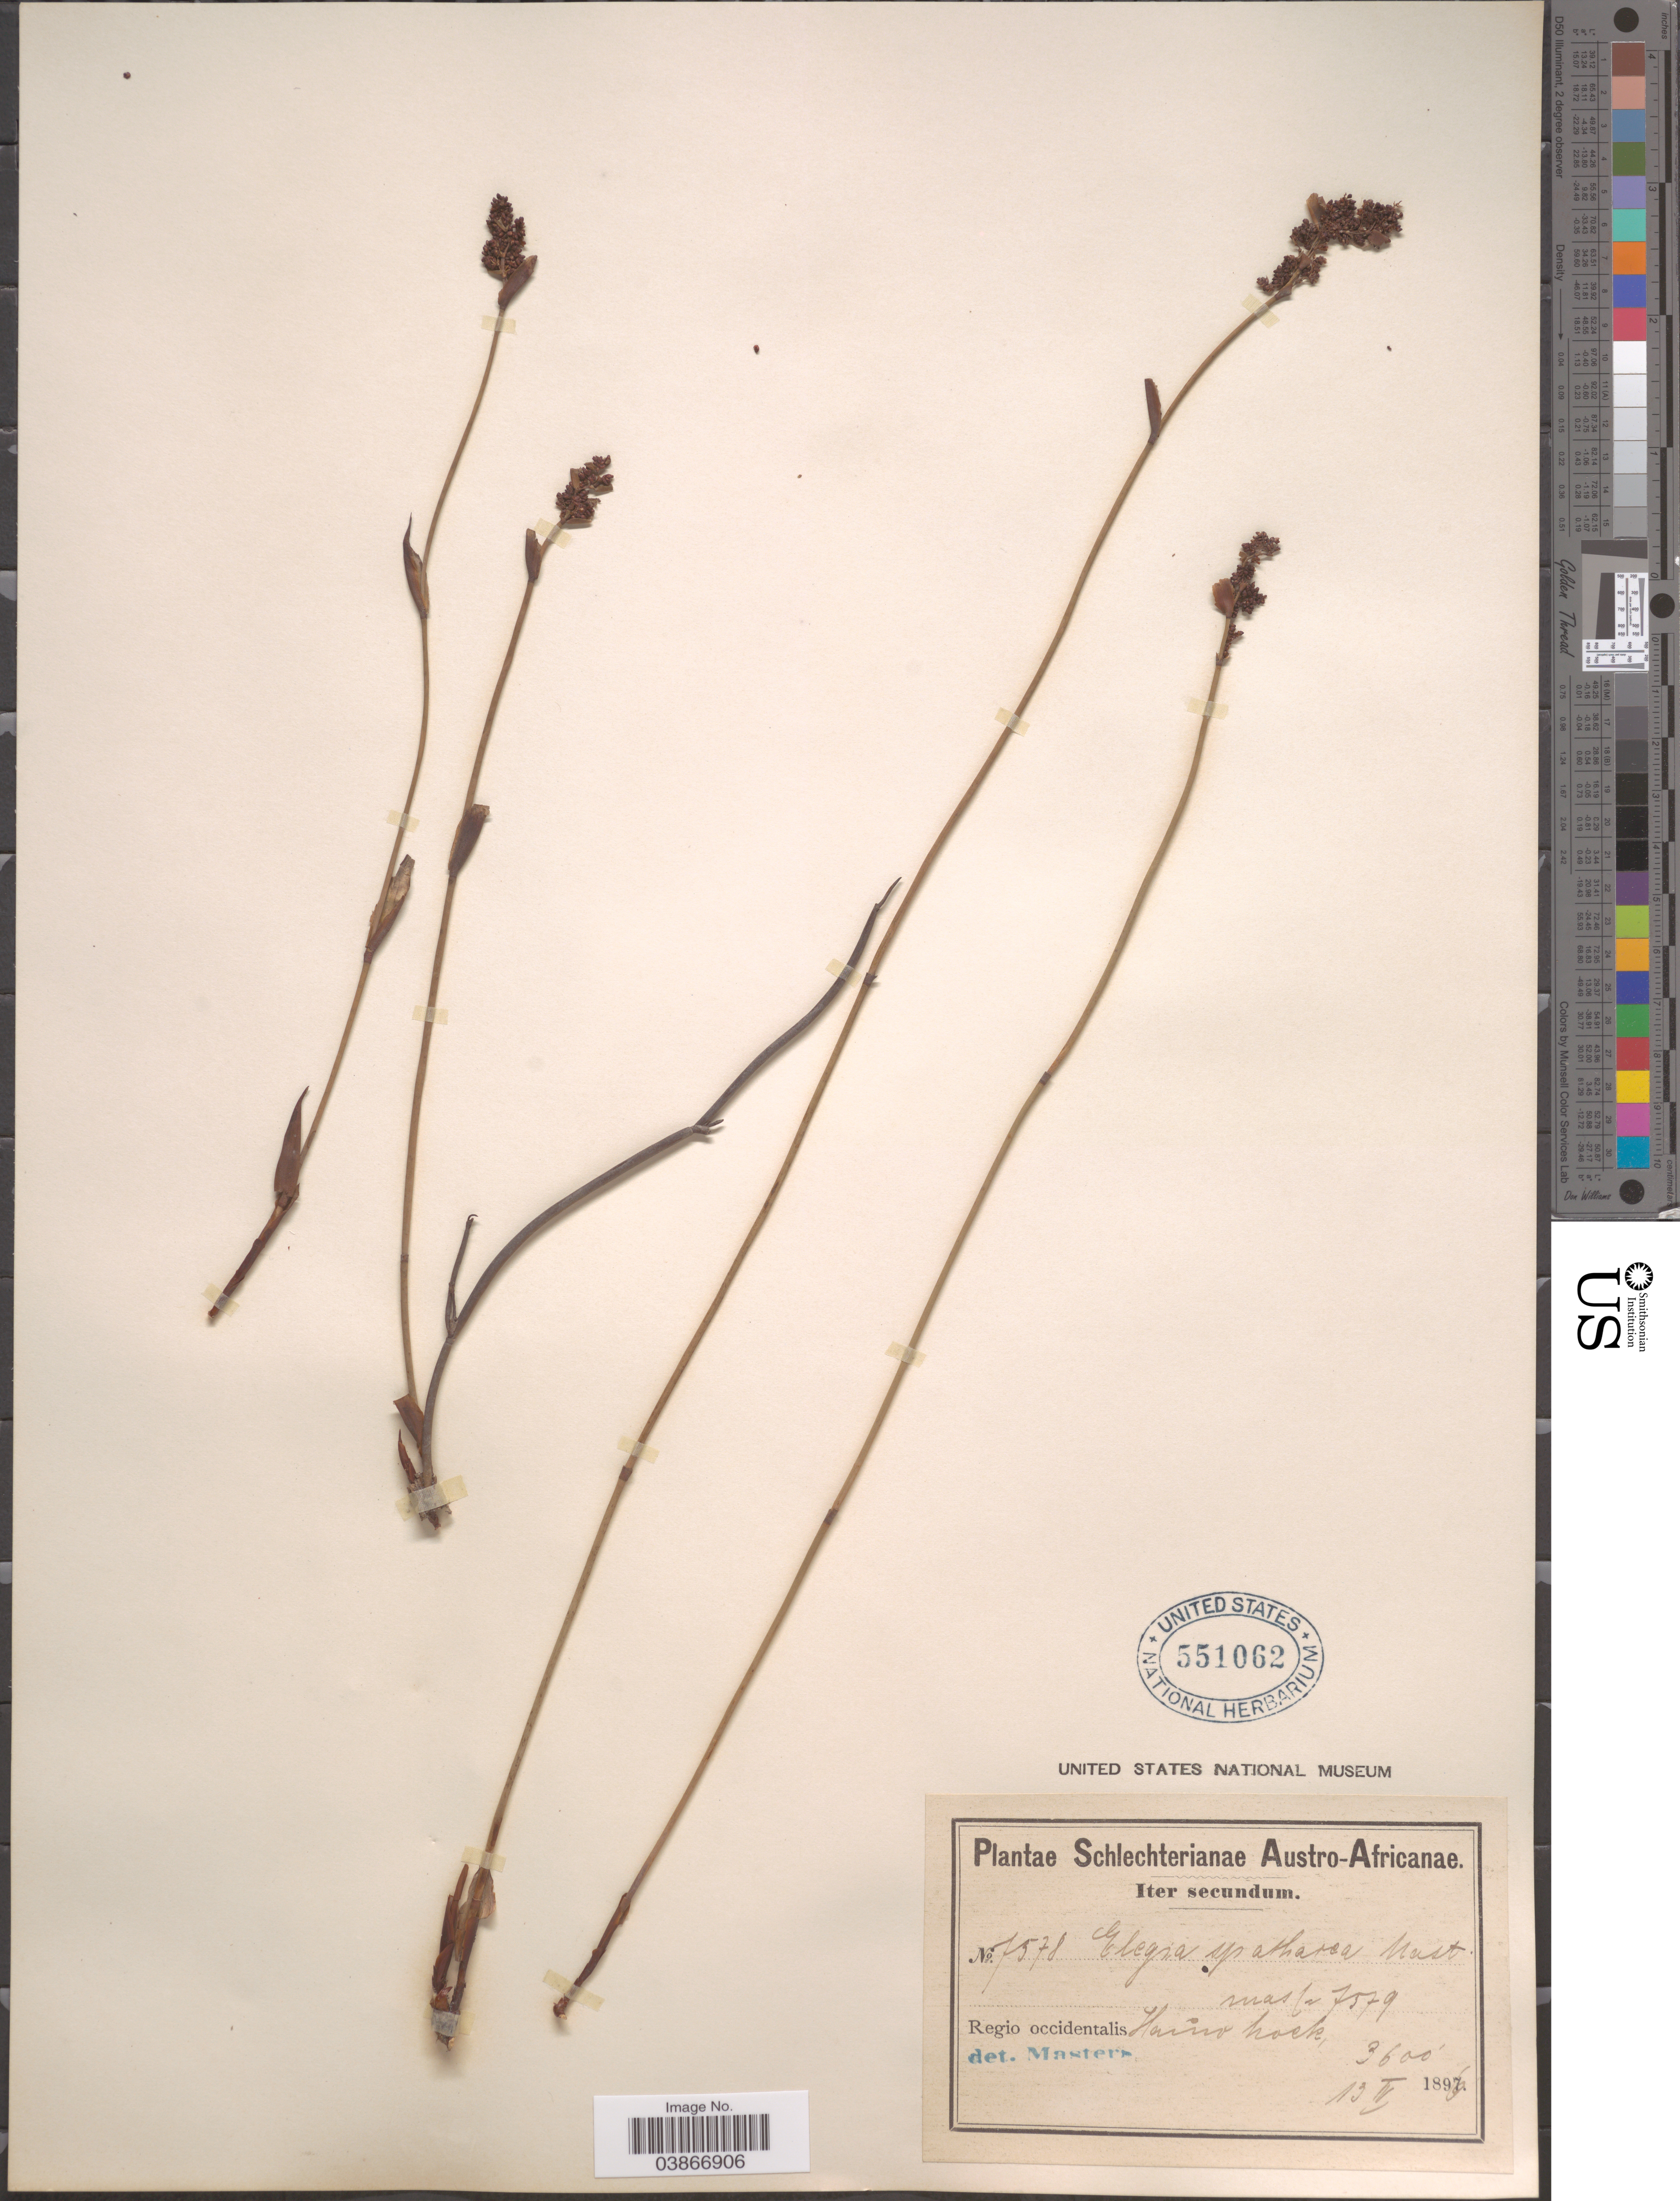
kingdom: Plantae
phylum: Tracheophyta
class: Liliopsida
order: Poales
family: Restionaceae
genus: Elegia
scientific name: Elegia spathacea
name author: Mast.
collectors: Schlechter, --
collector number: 7578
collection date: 1896-04-13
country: South Africa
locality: Austro-Africanae. Regio occidentalis. Houw hoek.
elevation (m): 1097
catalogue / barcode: US 551062